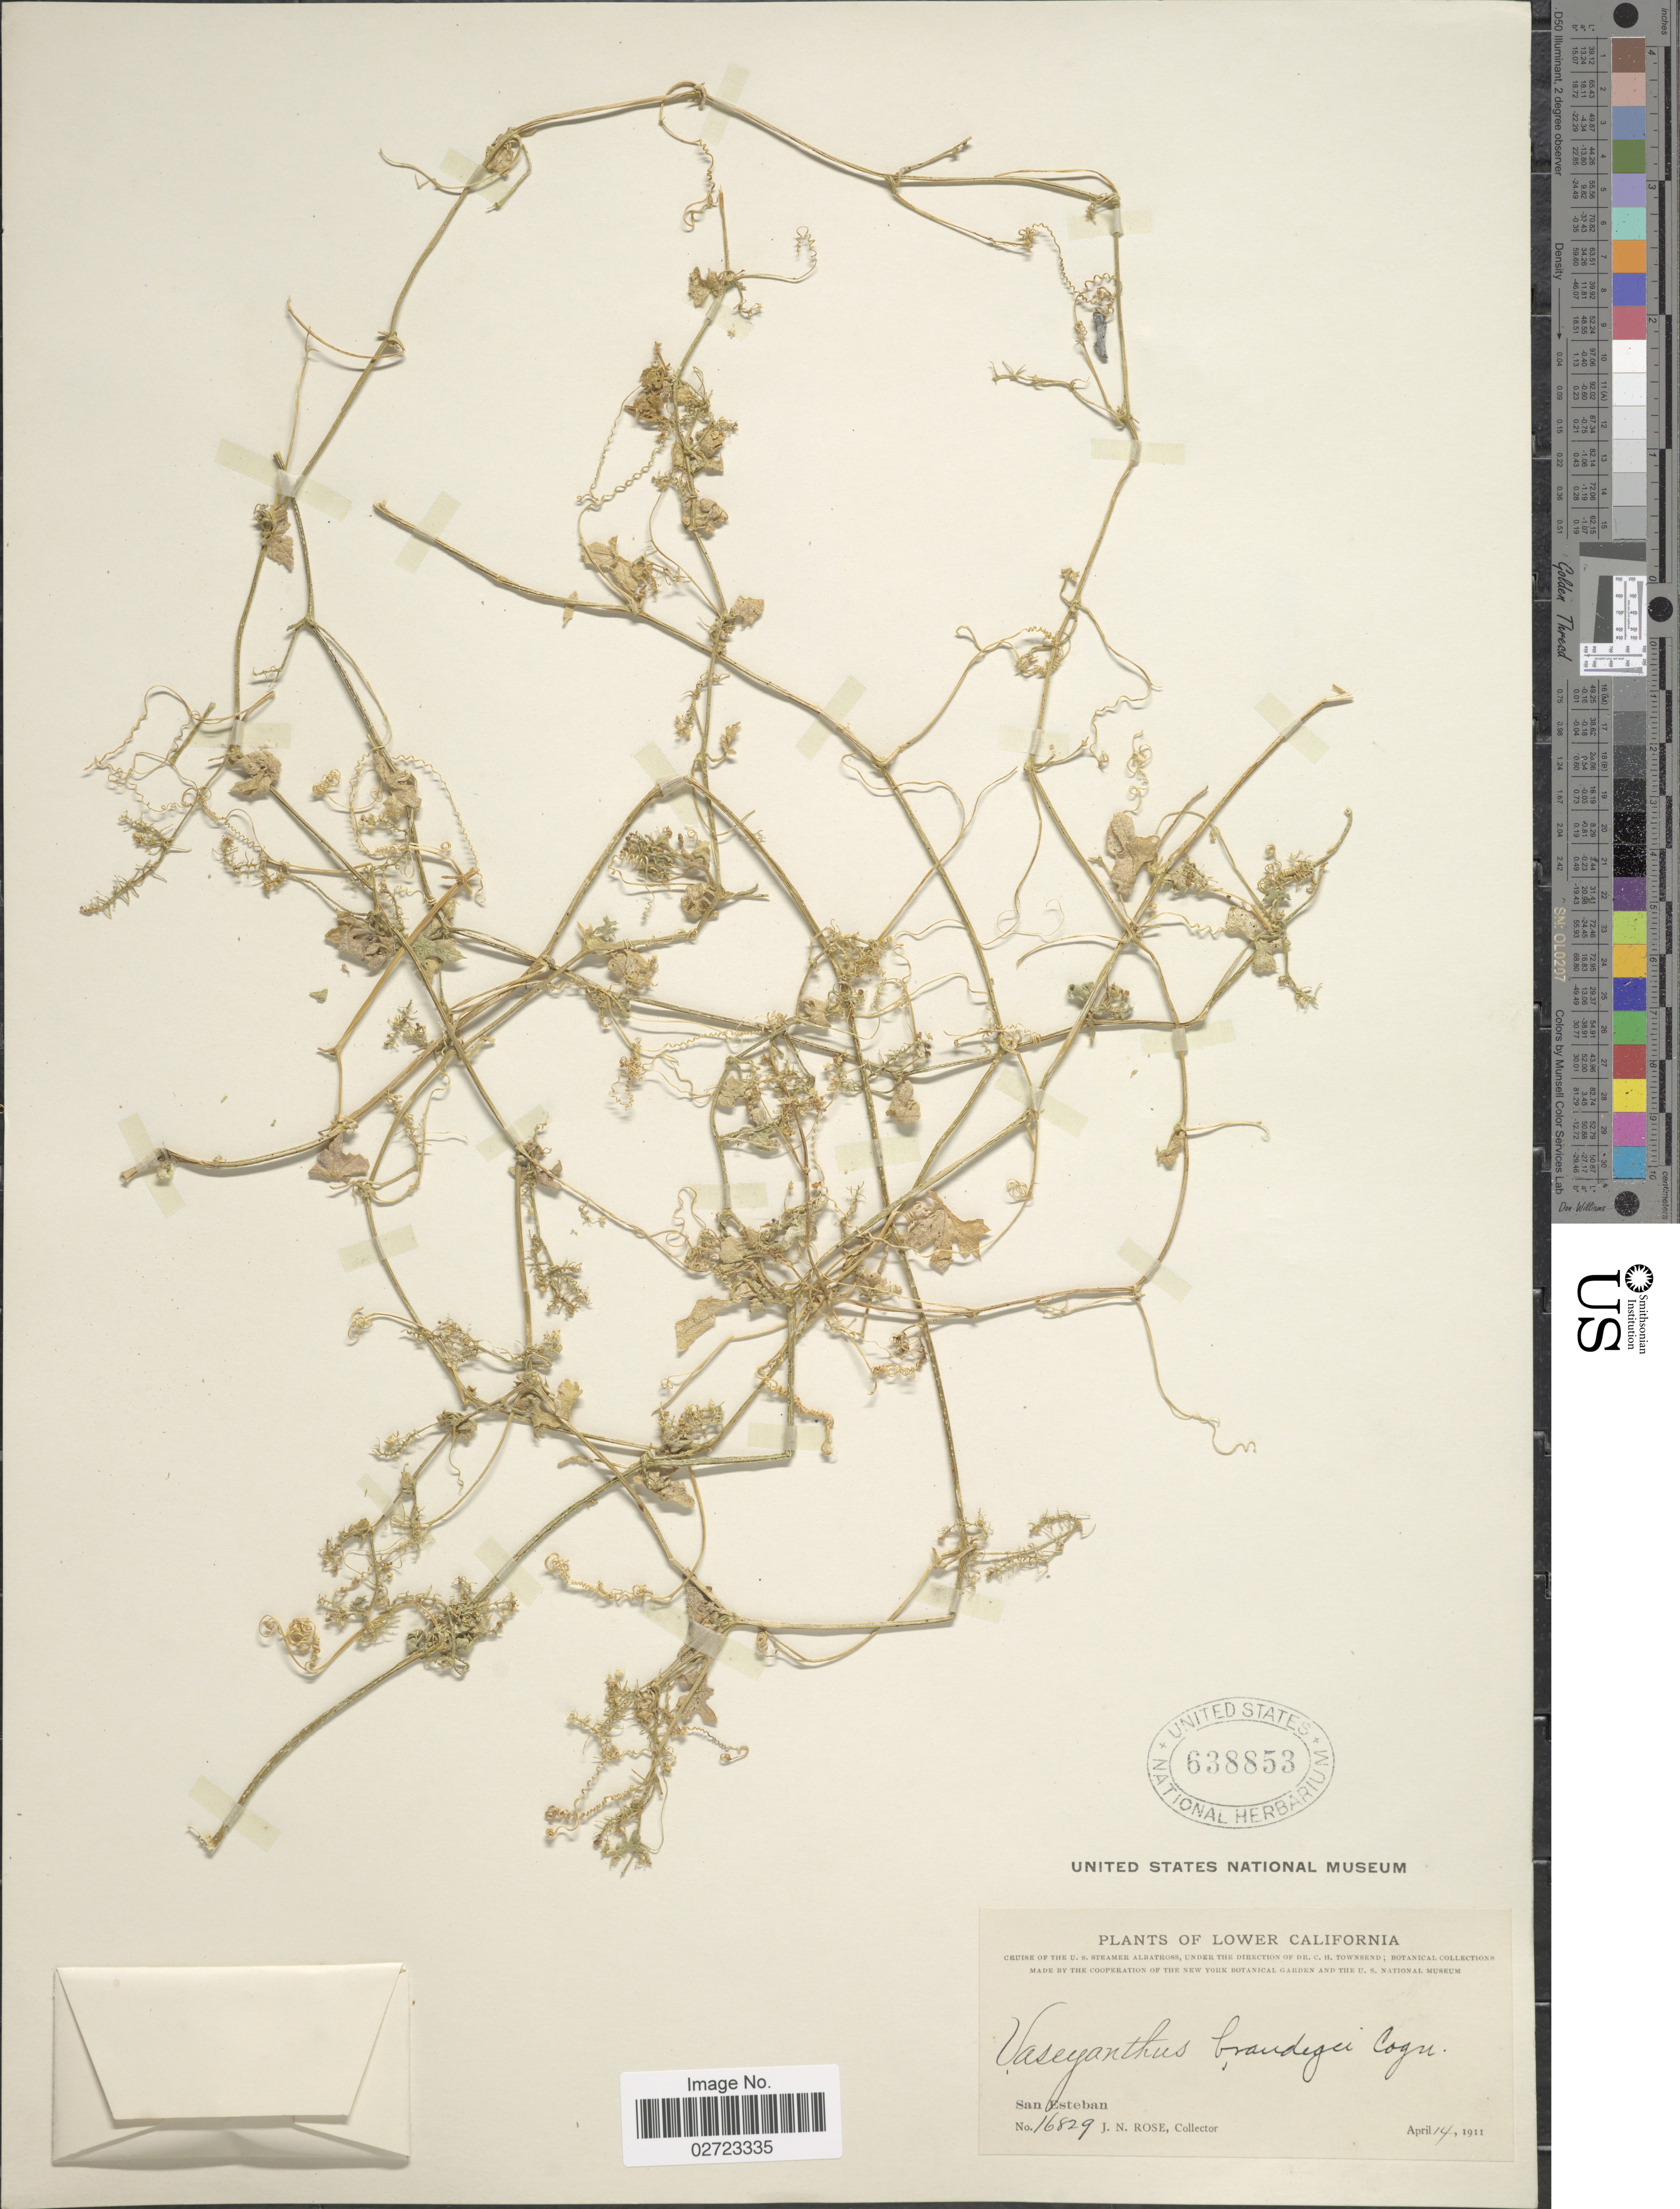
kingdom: Plantae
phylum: Tracheophyta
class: Magnoliopsida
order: Cucurbitales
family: Cucurbitaceae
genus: Echinopepon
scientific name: Echinopepon insularis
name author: S. Watson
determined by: Strong, Mark T., (BOT), Smithsonian Institution - National Museum of Natural History (UNITED STATES)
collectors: J. N. Rose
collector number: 16829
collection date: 1911-04-14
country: Mexico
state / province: Baja California Norte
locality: Lower California, San Esteban.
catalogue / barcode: US 638853